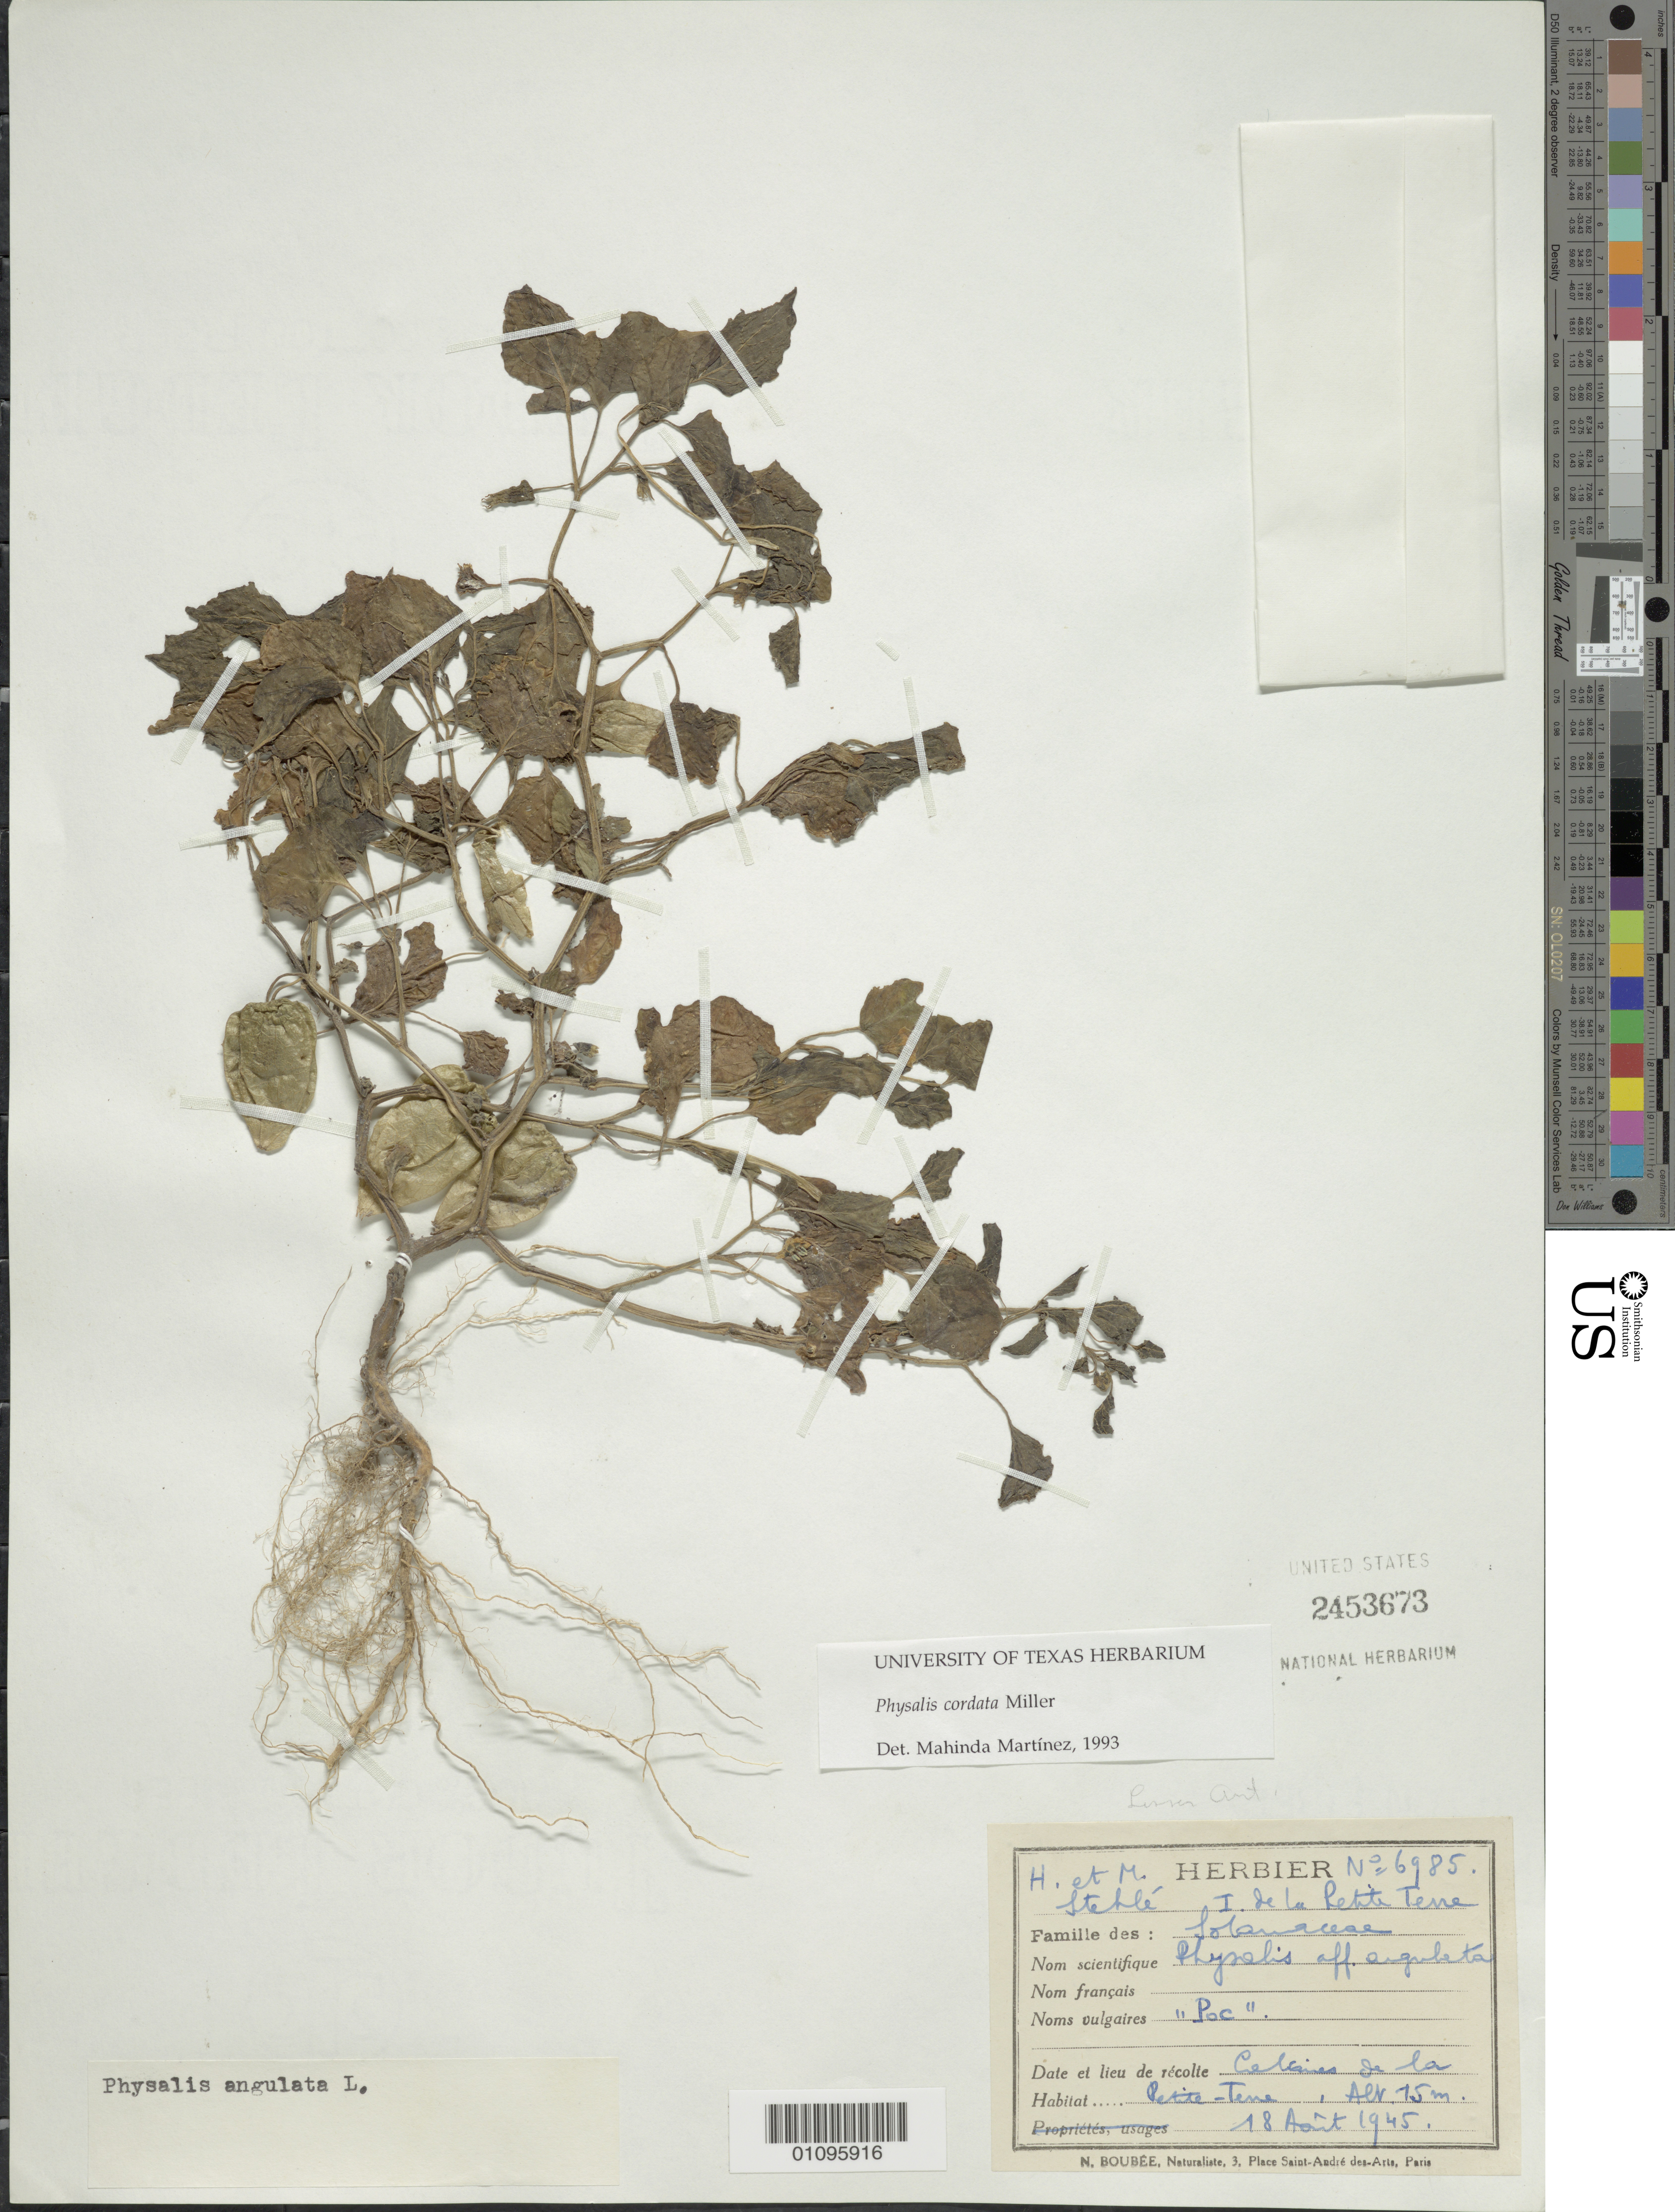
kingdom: Plantae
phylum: Tracheophyta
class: Magnoliopsida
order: Solanales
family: Solanaceae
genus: Physalis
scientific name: Physalis cordata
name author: Mill.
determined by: Martinez, M.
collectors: H. Stehlé & M. Stehlé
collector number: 6985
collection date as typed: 18 Aug 1945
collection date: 1945-08-18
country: Guadeloupe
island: Petite Terre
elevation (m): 75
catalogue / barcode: US 2453673